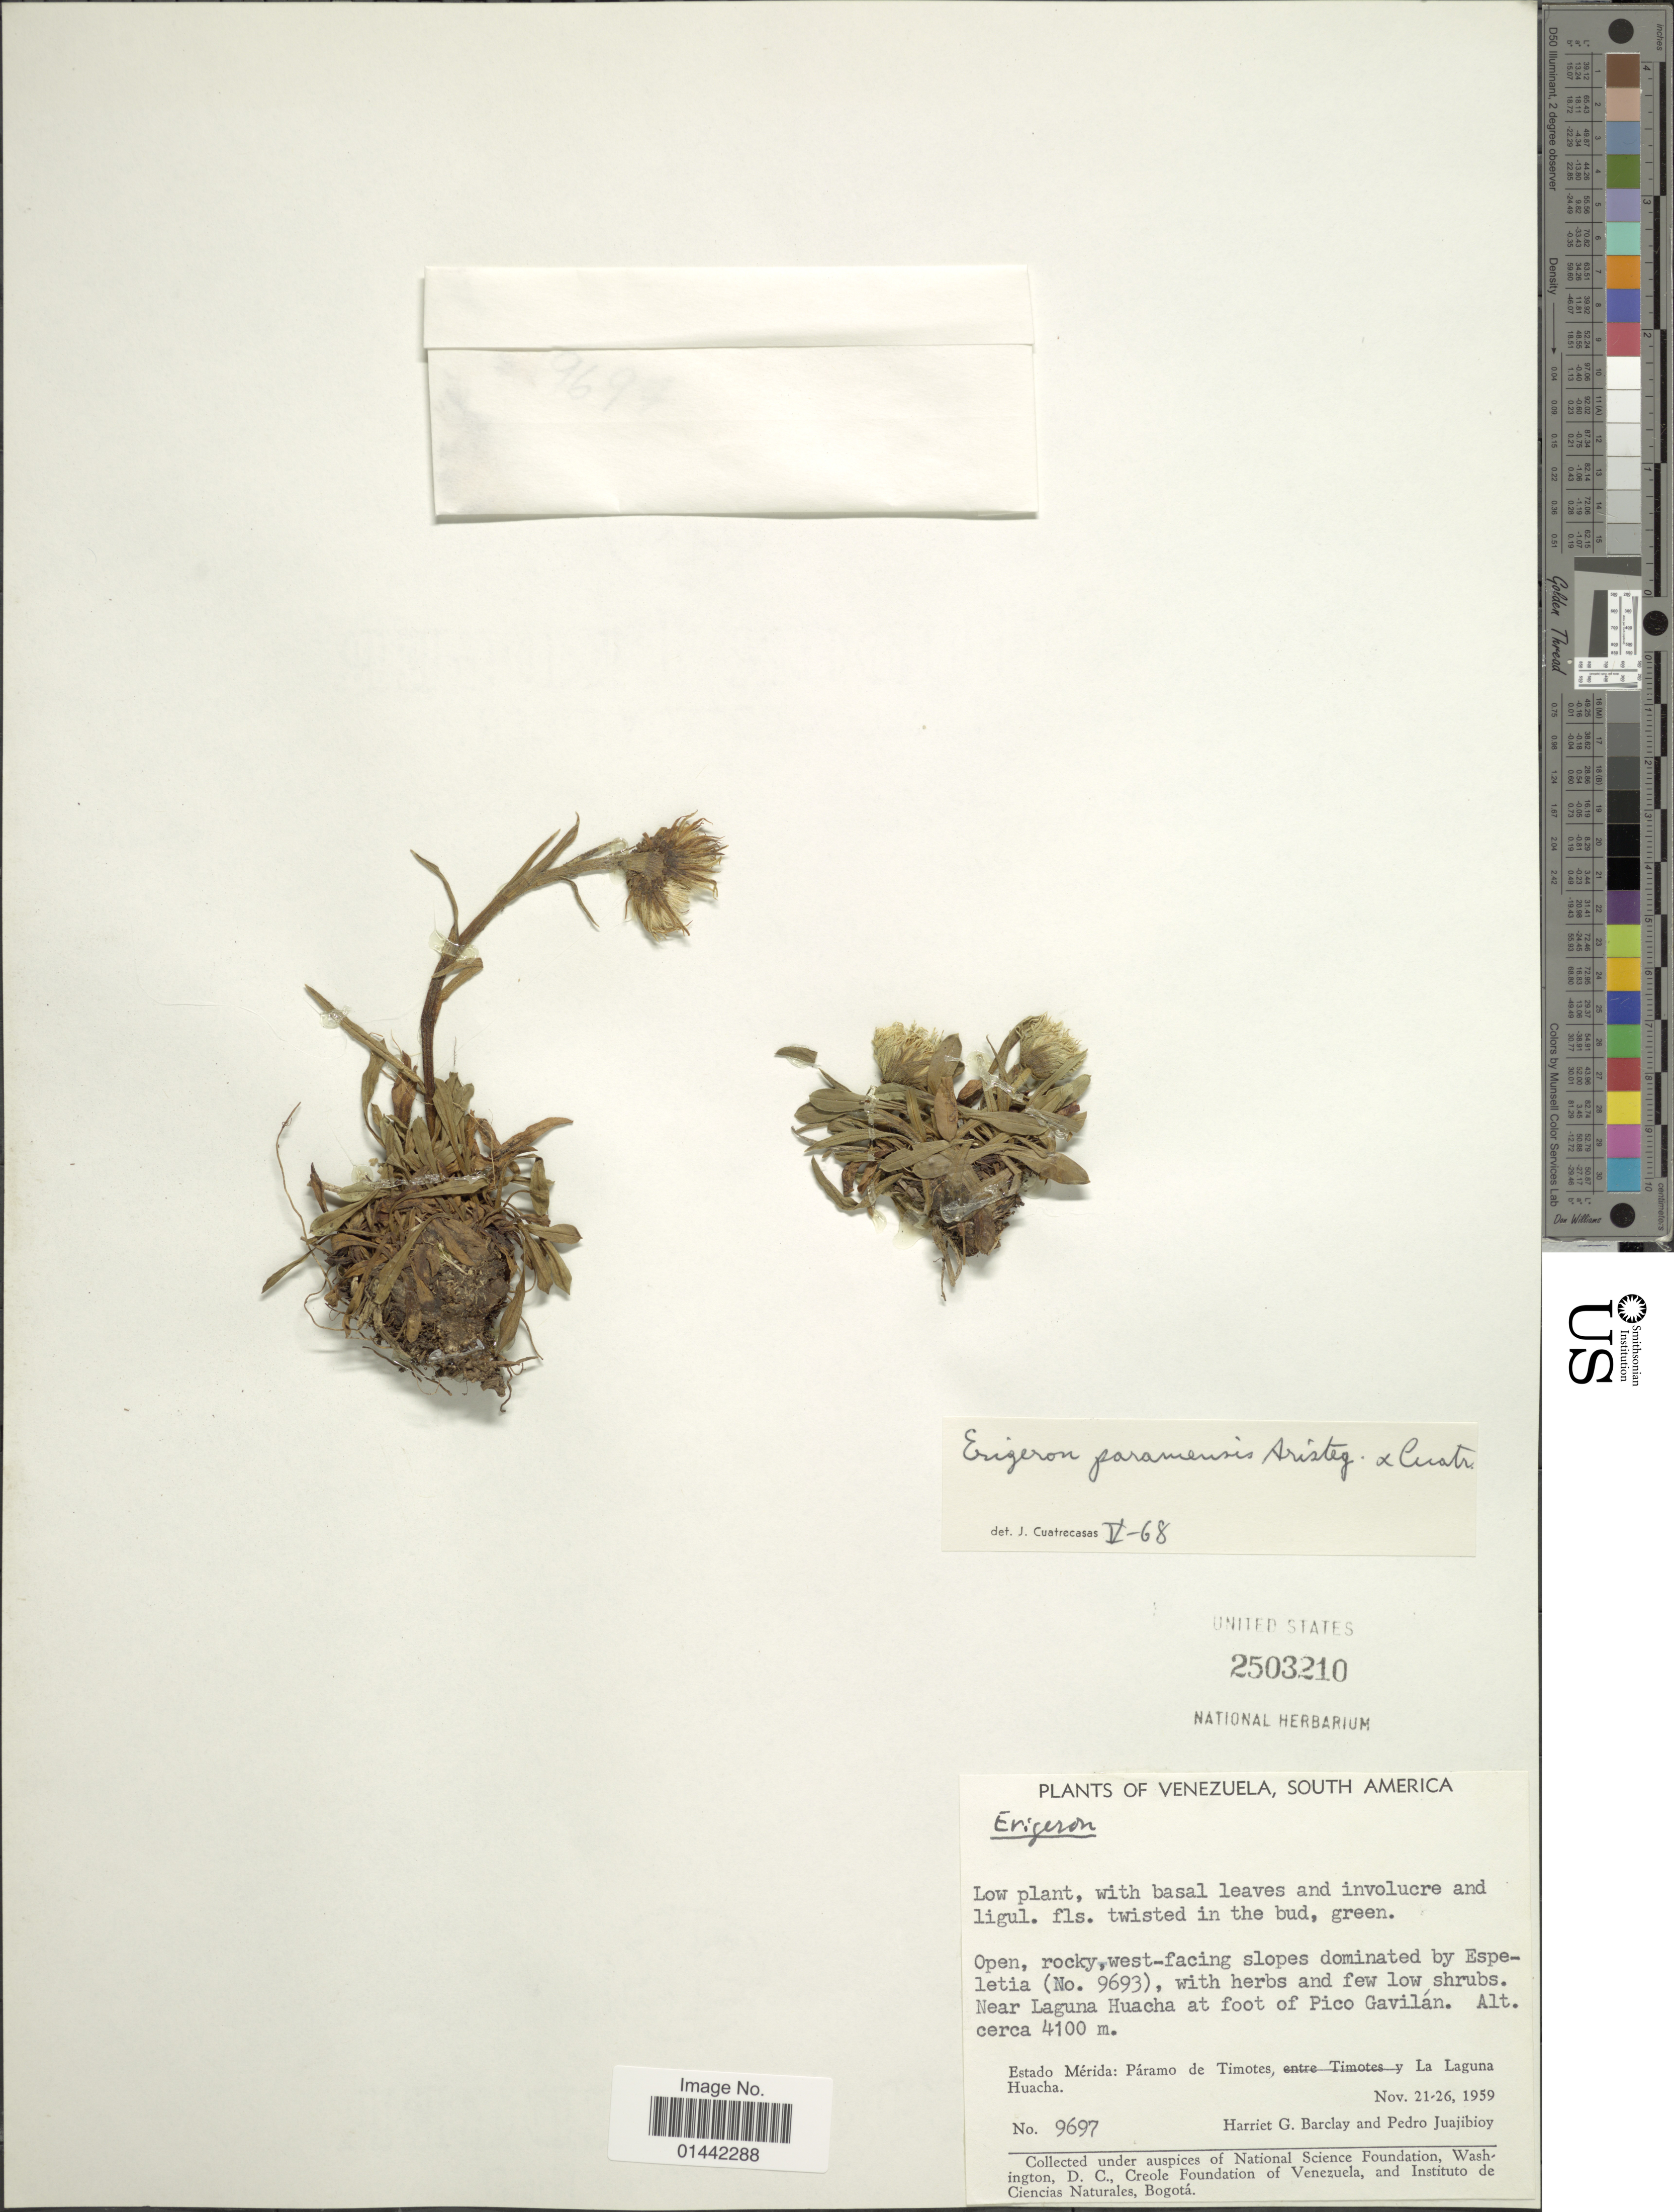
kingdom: Plantae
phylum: Tracheophyta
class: Magnoliopsida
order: Asterales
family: Asteraceae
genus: Erigeron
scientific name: Erigeron paramensis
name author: Aristeg. & Cuatrec.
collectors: H. G. Barclay & P. Juajibioy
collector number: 9697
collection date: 1959-11-21/1959-11-26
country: Venezuela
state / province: Mérida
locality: Open, rocky, west-facing slopes, near Laguna Huacha at foot of Pico Gavillán, Páramo de Timotes, La Laguna Huacha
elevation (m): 4100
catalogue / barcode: US 2503210